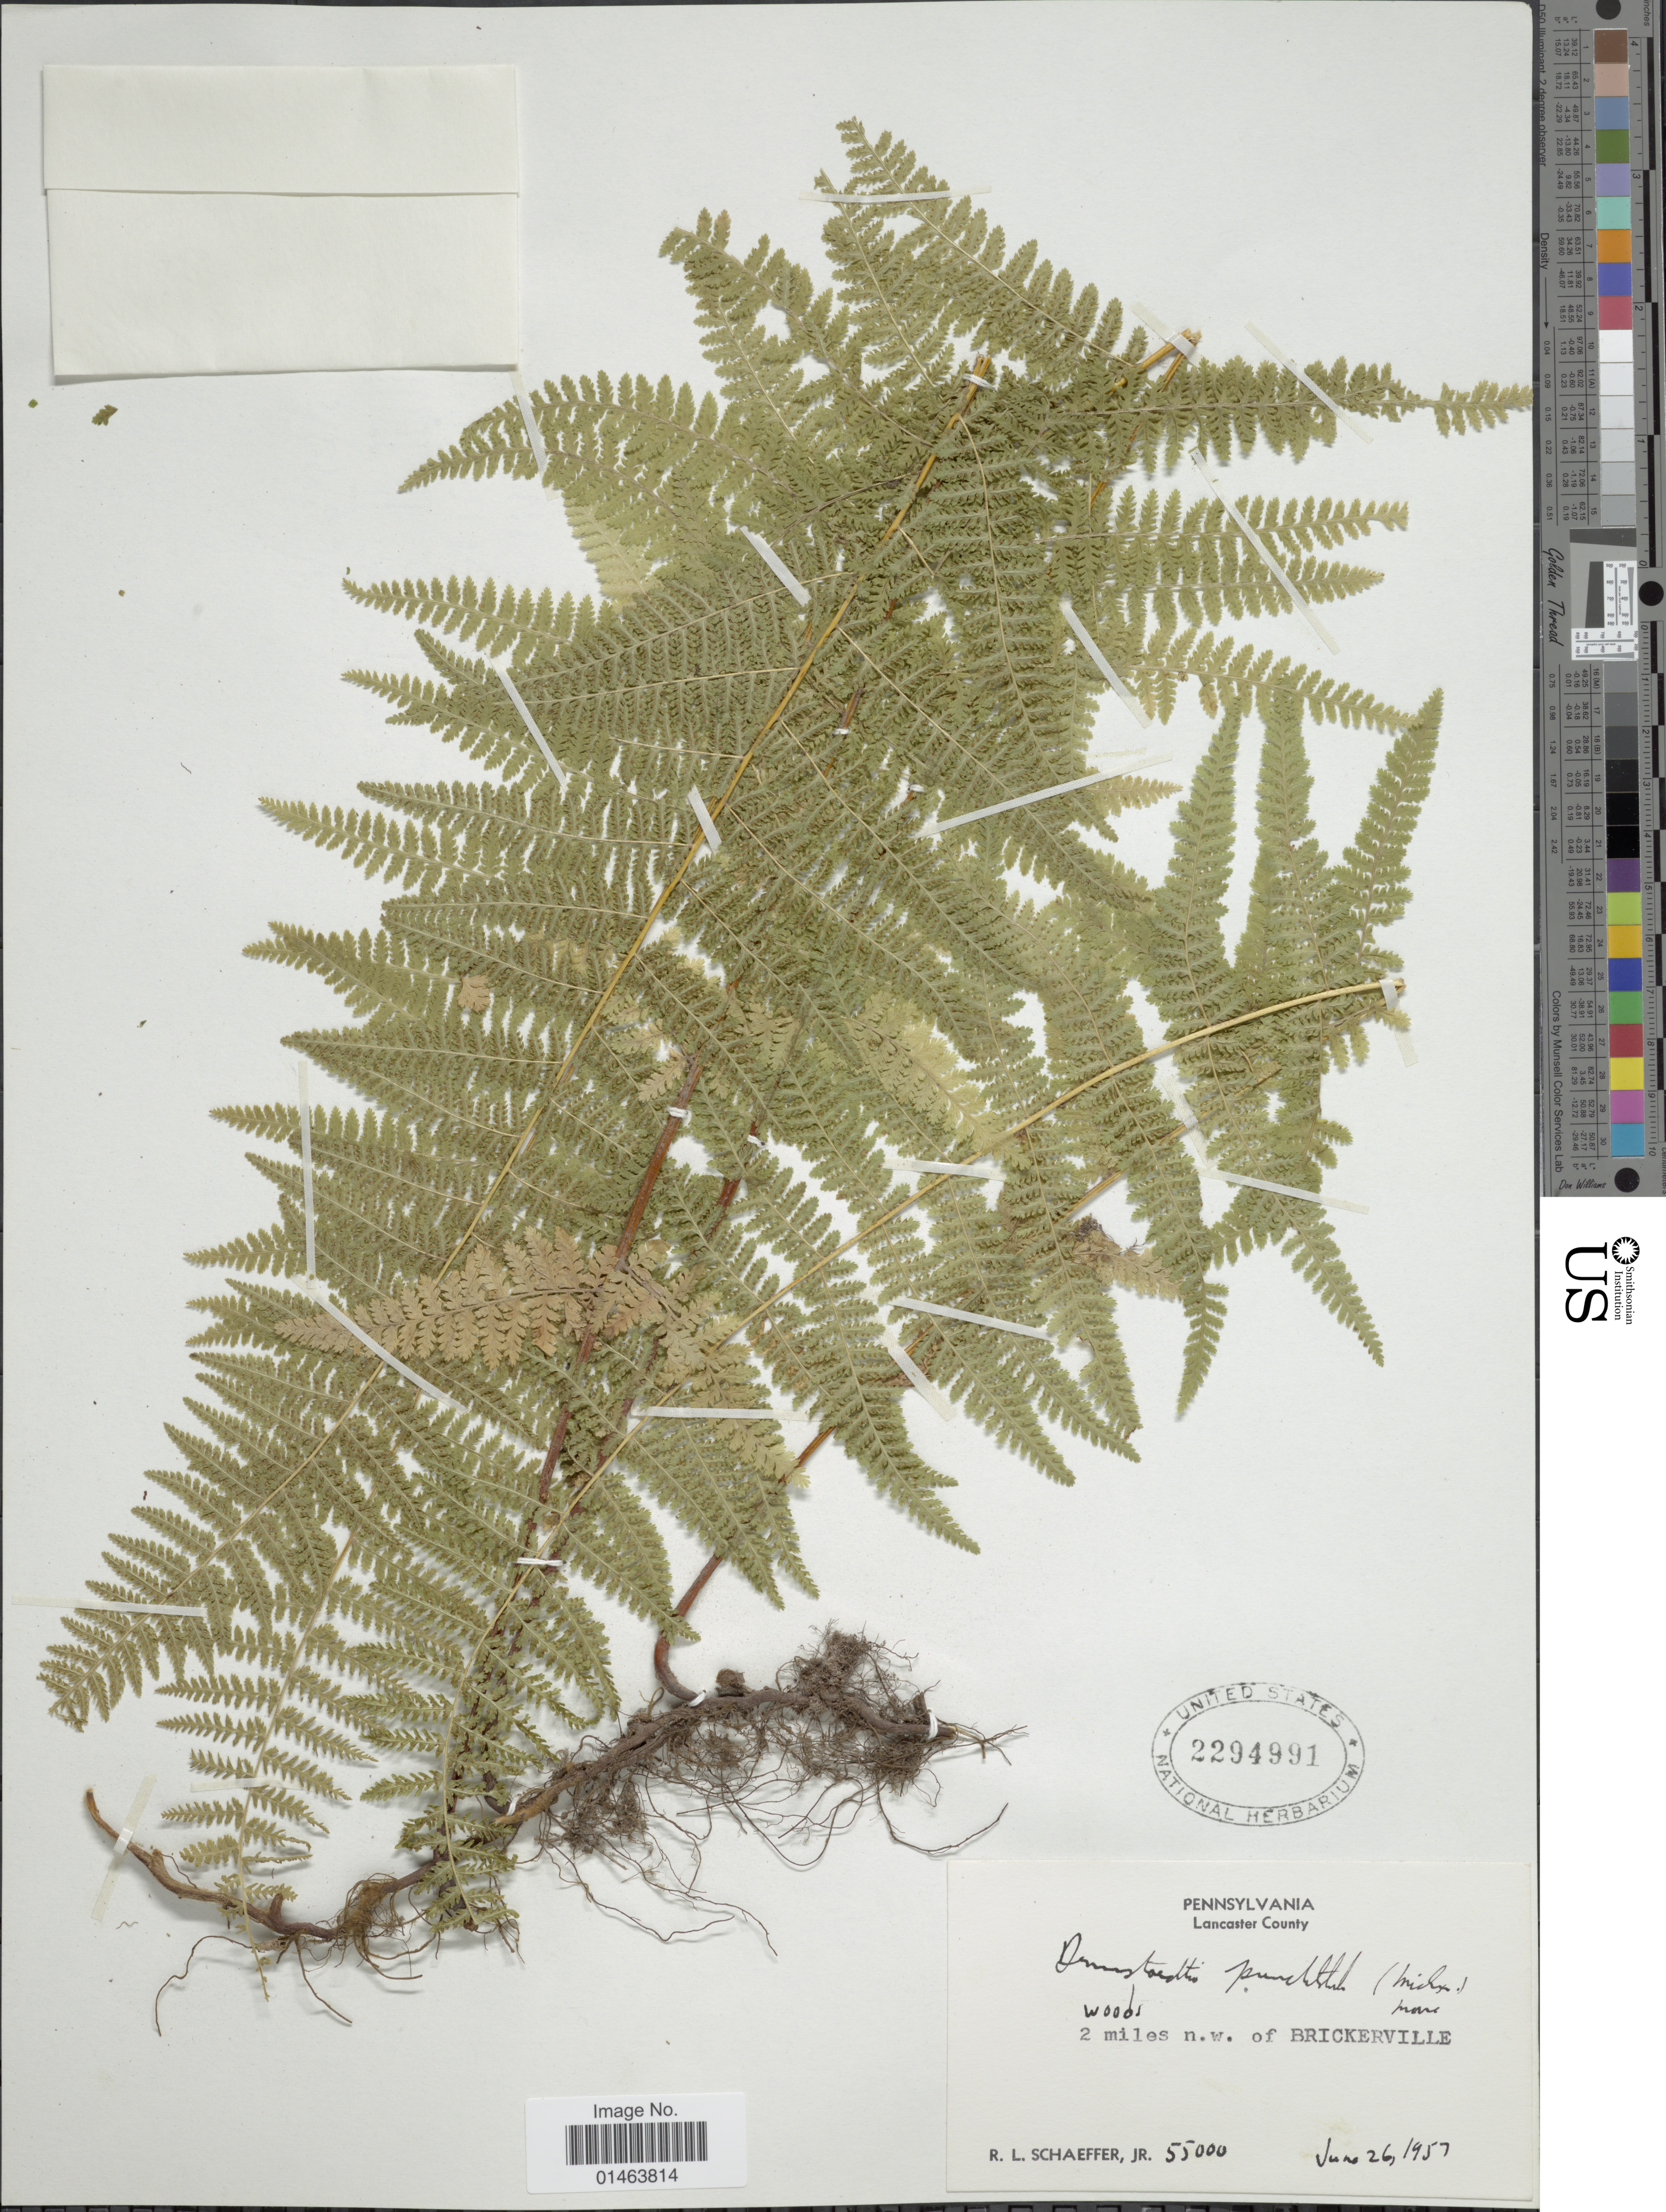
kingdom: Plantae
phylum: Tracheophyta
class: Polypodiopsida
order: Polypodiales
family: Dennstaedtiaceae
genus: Dennstaedtia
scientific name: Dennstaedtia punctilobula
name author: (Michx.) T. Moore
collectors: R. Schaeffer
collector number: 55000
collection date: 1957-06-26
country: United States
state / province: Pennsylvania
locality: Pennsylvania, Lancaster County, 2 miles n.w. of Brickerville.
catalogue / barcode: US 2294991